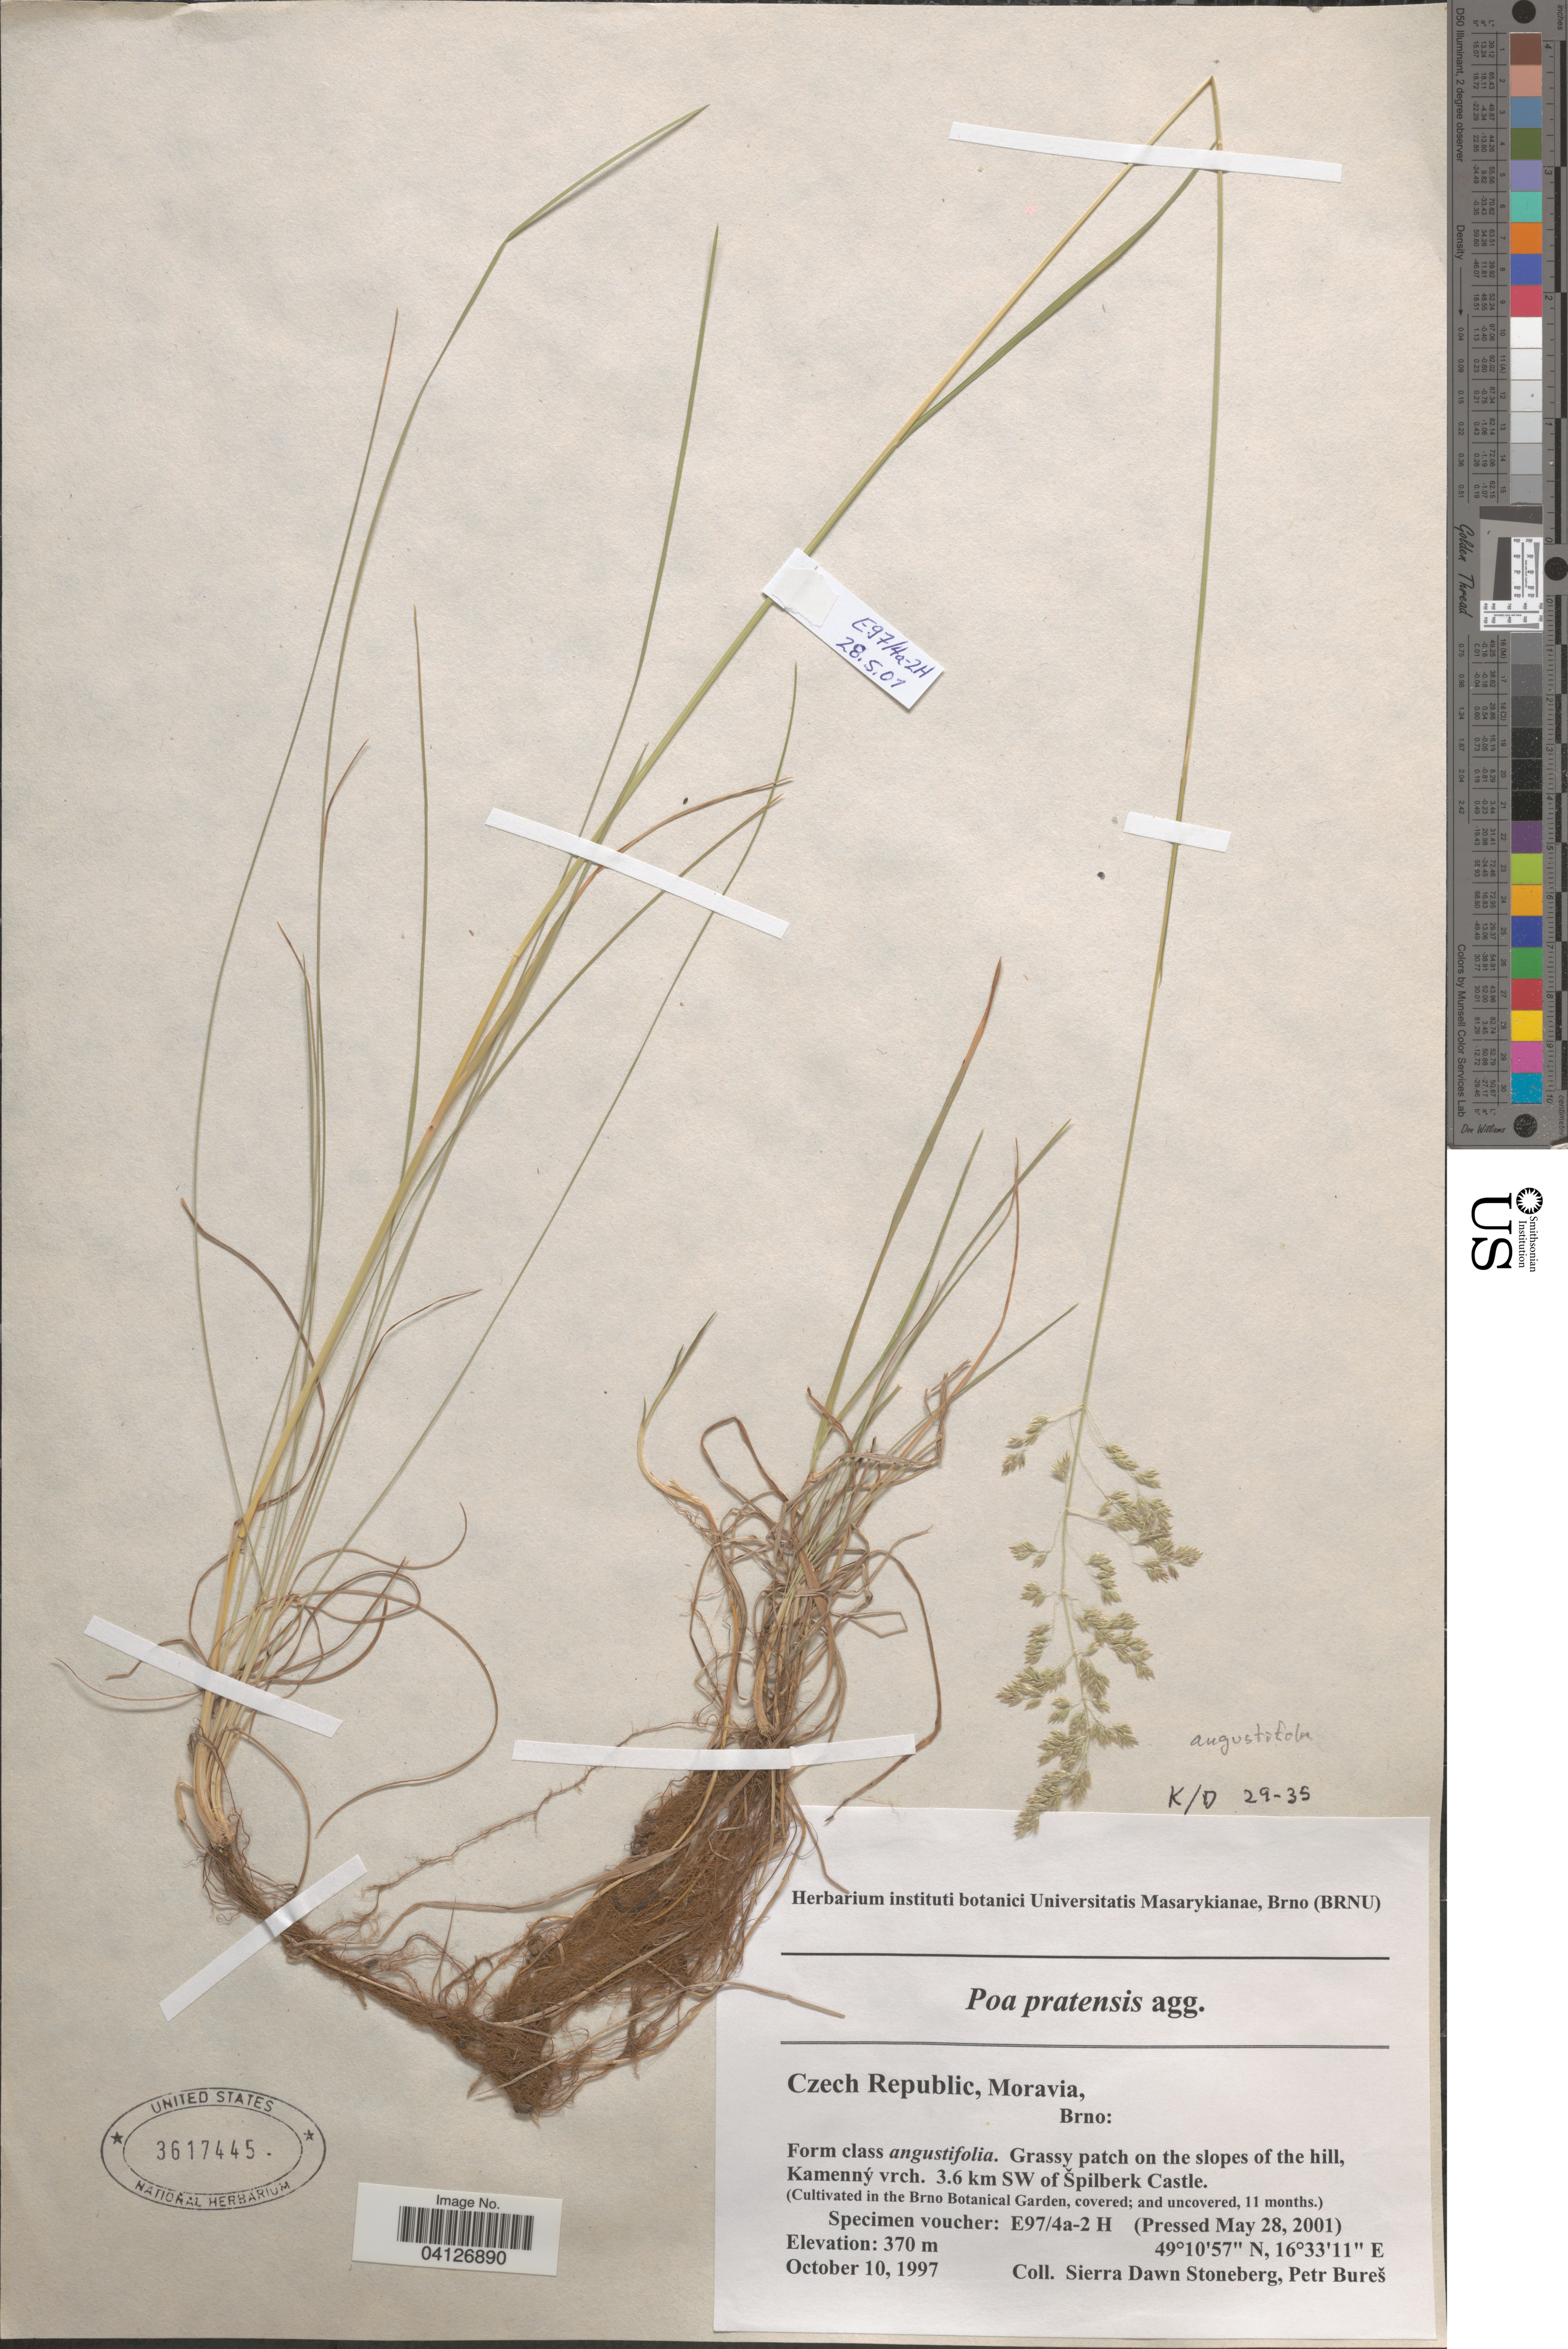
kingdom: Plantae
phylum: Tracheophyta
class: Liliopsida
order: Poales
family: Poaceae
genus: Poa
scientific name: Poa pratensis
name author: L.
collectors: Ex herb. instituti botanici Universitatis Masarykianae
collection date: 2001-05-28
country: Czechia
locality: In the Brno Botanical Garden, covered; and uncovered, 11 months.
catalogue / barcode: US 3617445